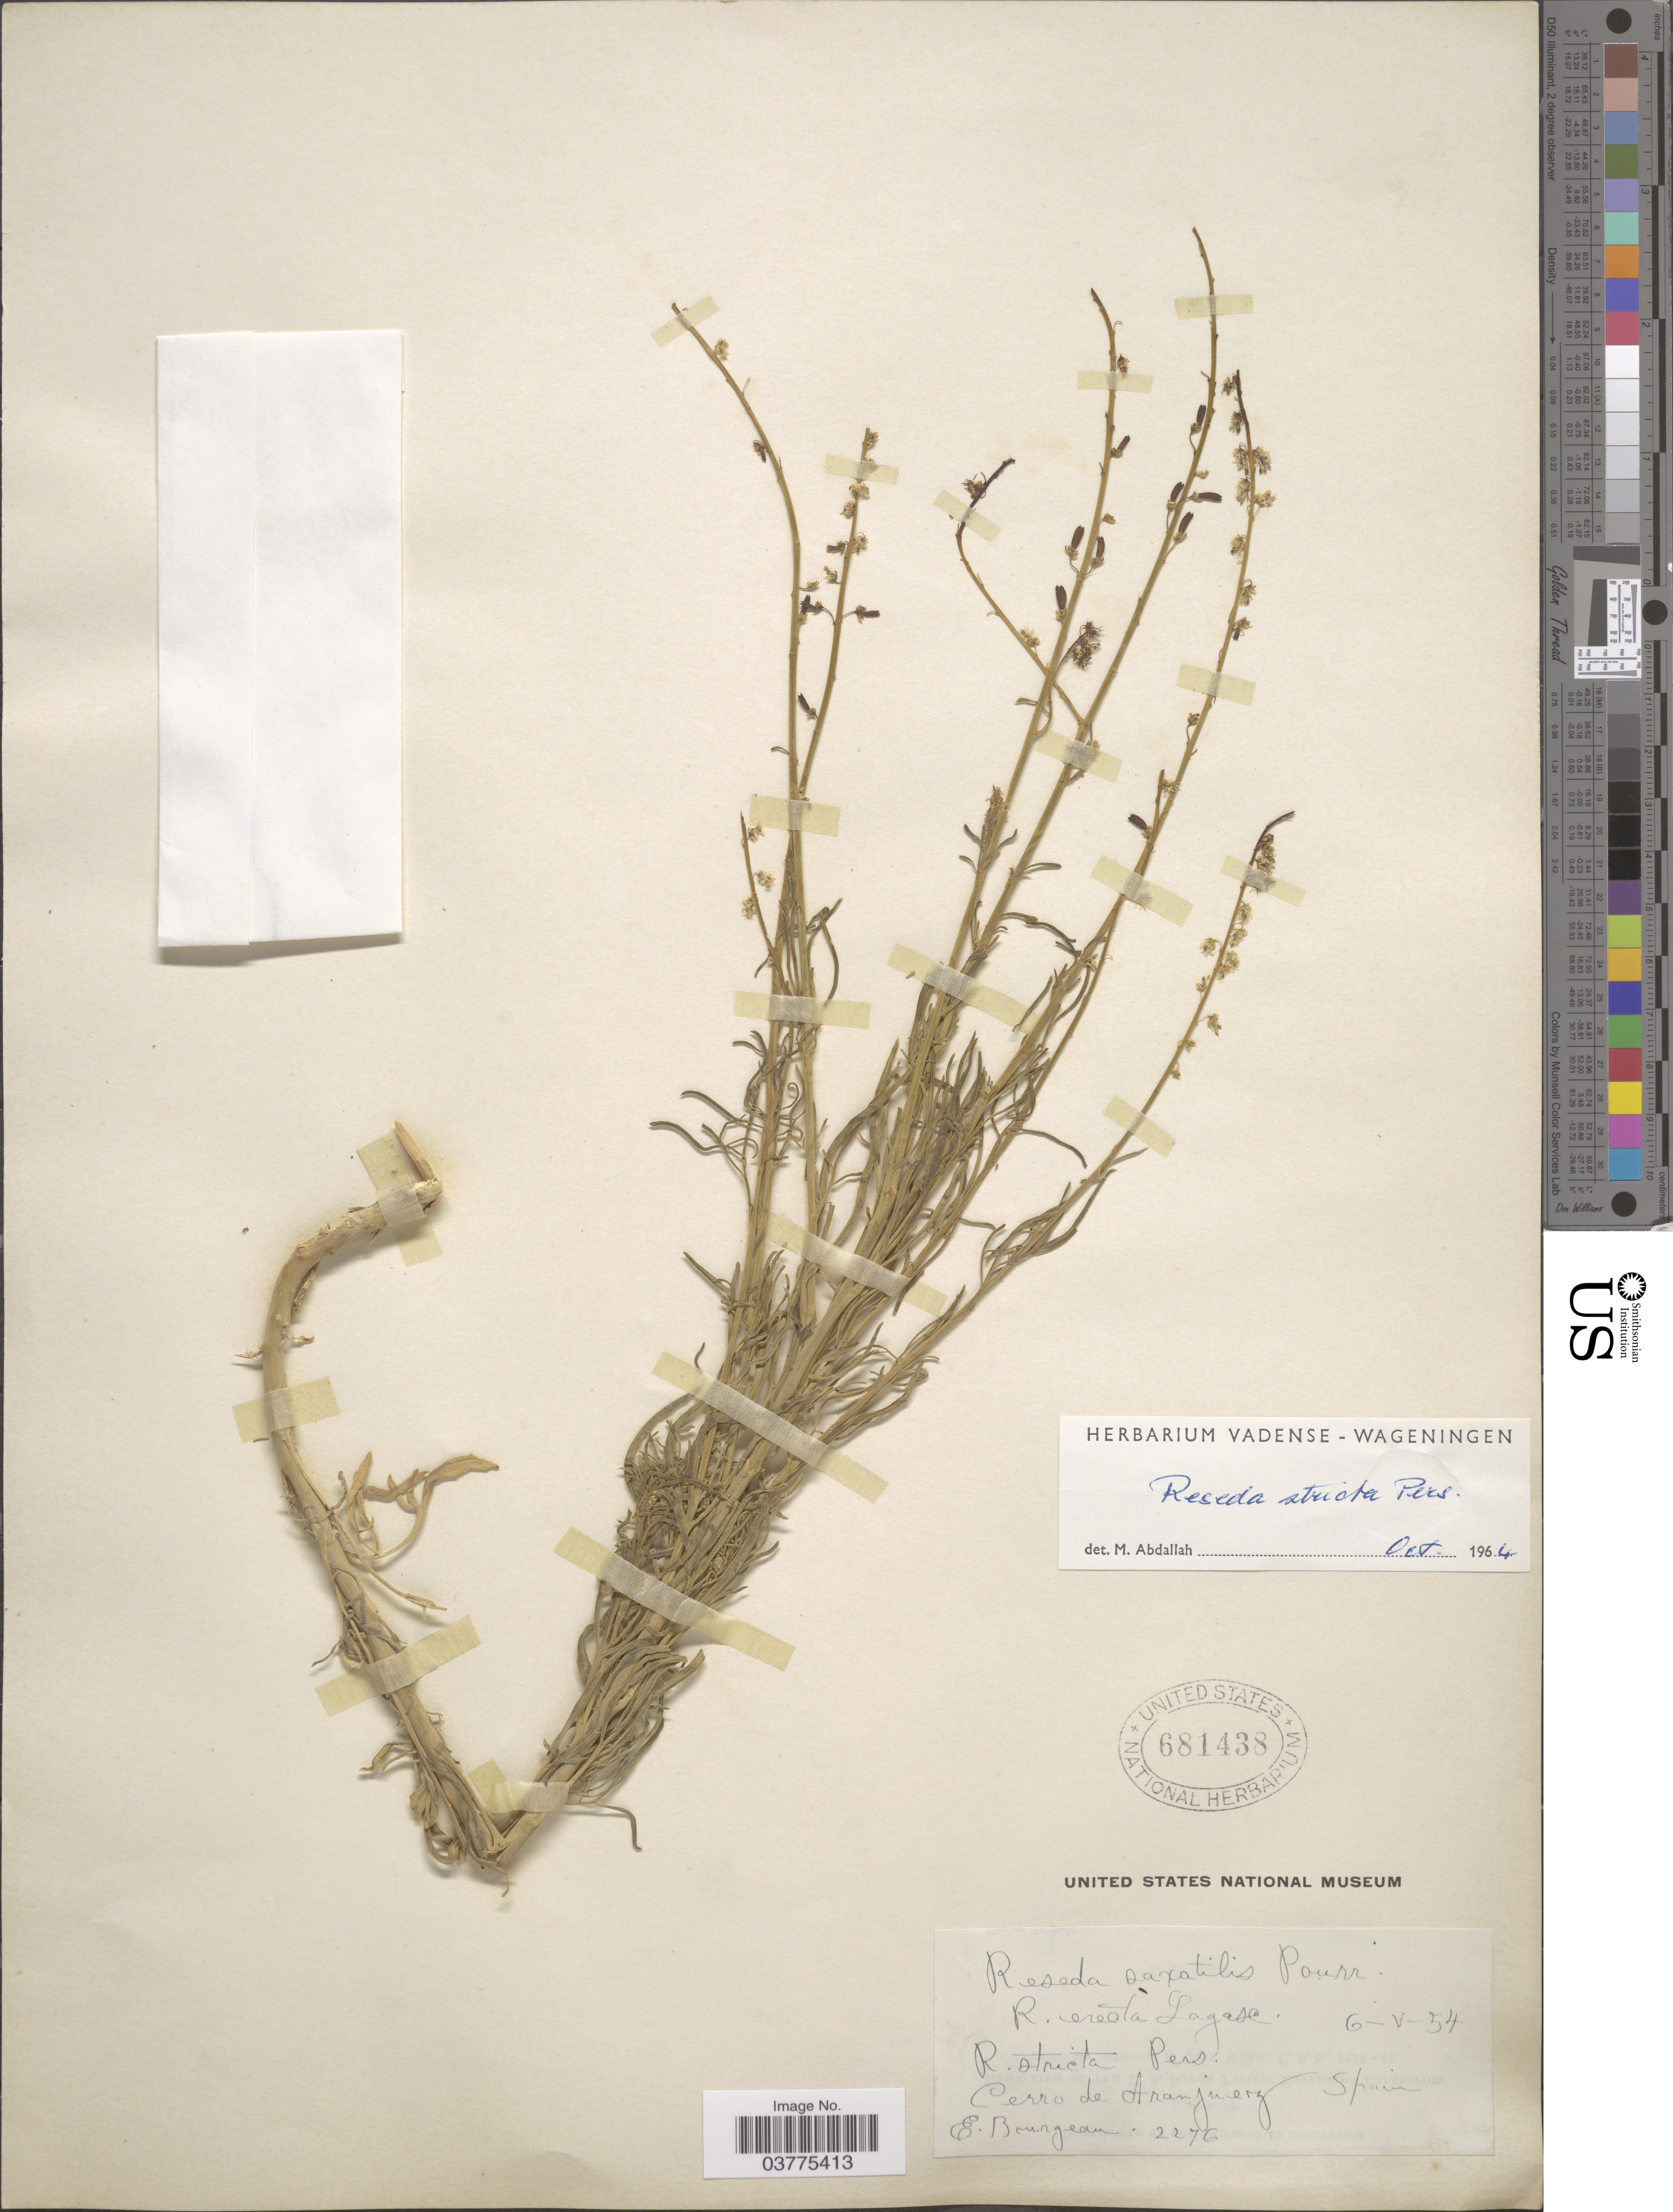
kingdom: Plantae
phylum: Tracheophyta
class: Magnoliopsida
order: Brassicales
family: Resedaceae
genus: Reseda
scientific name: Reseda stricta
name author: Pers.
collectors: E. Bourgeau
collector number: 2276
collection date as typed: Transcribed d/m/y: 6/5/54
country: Spain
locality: Cerro de Aranjuez.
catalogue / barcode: US 681438